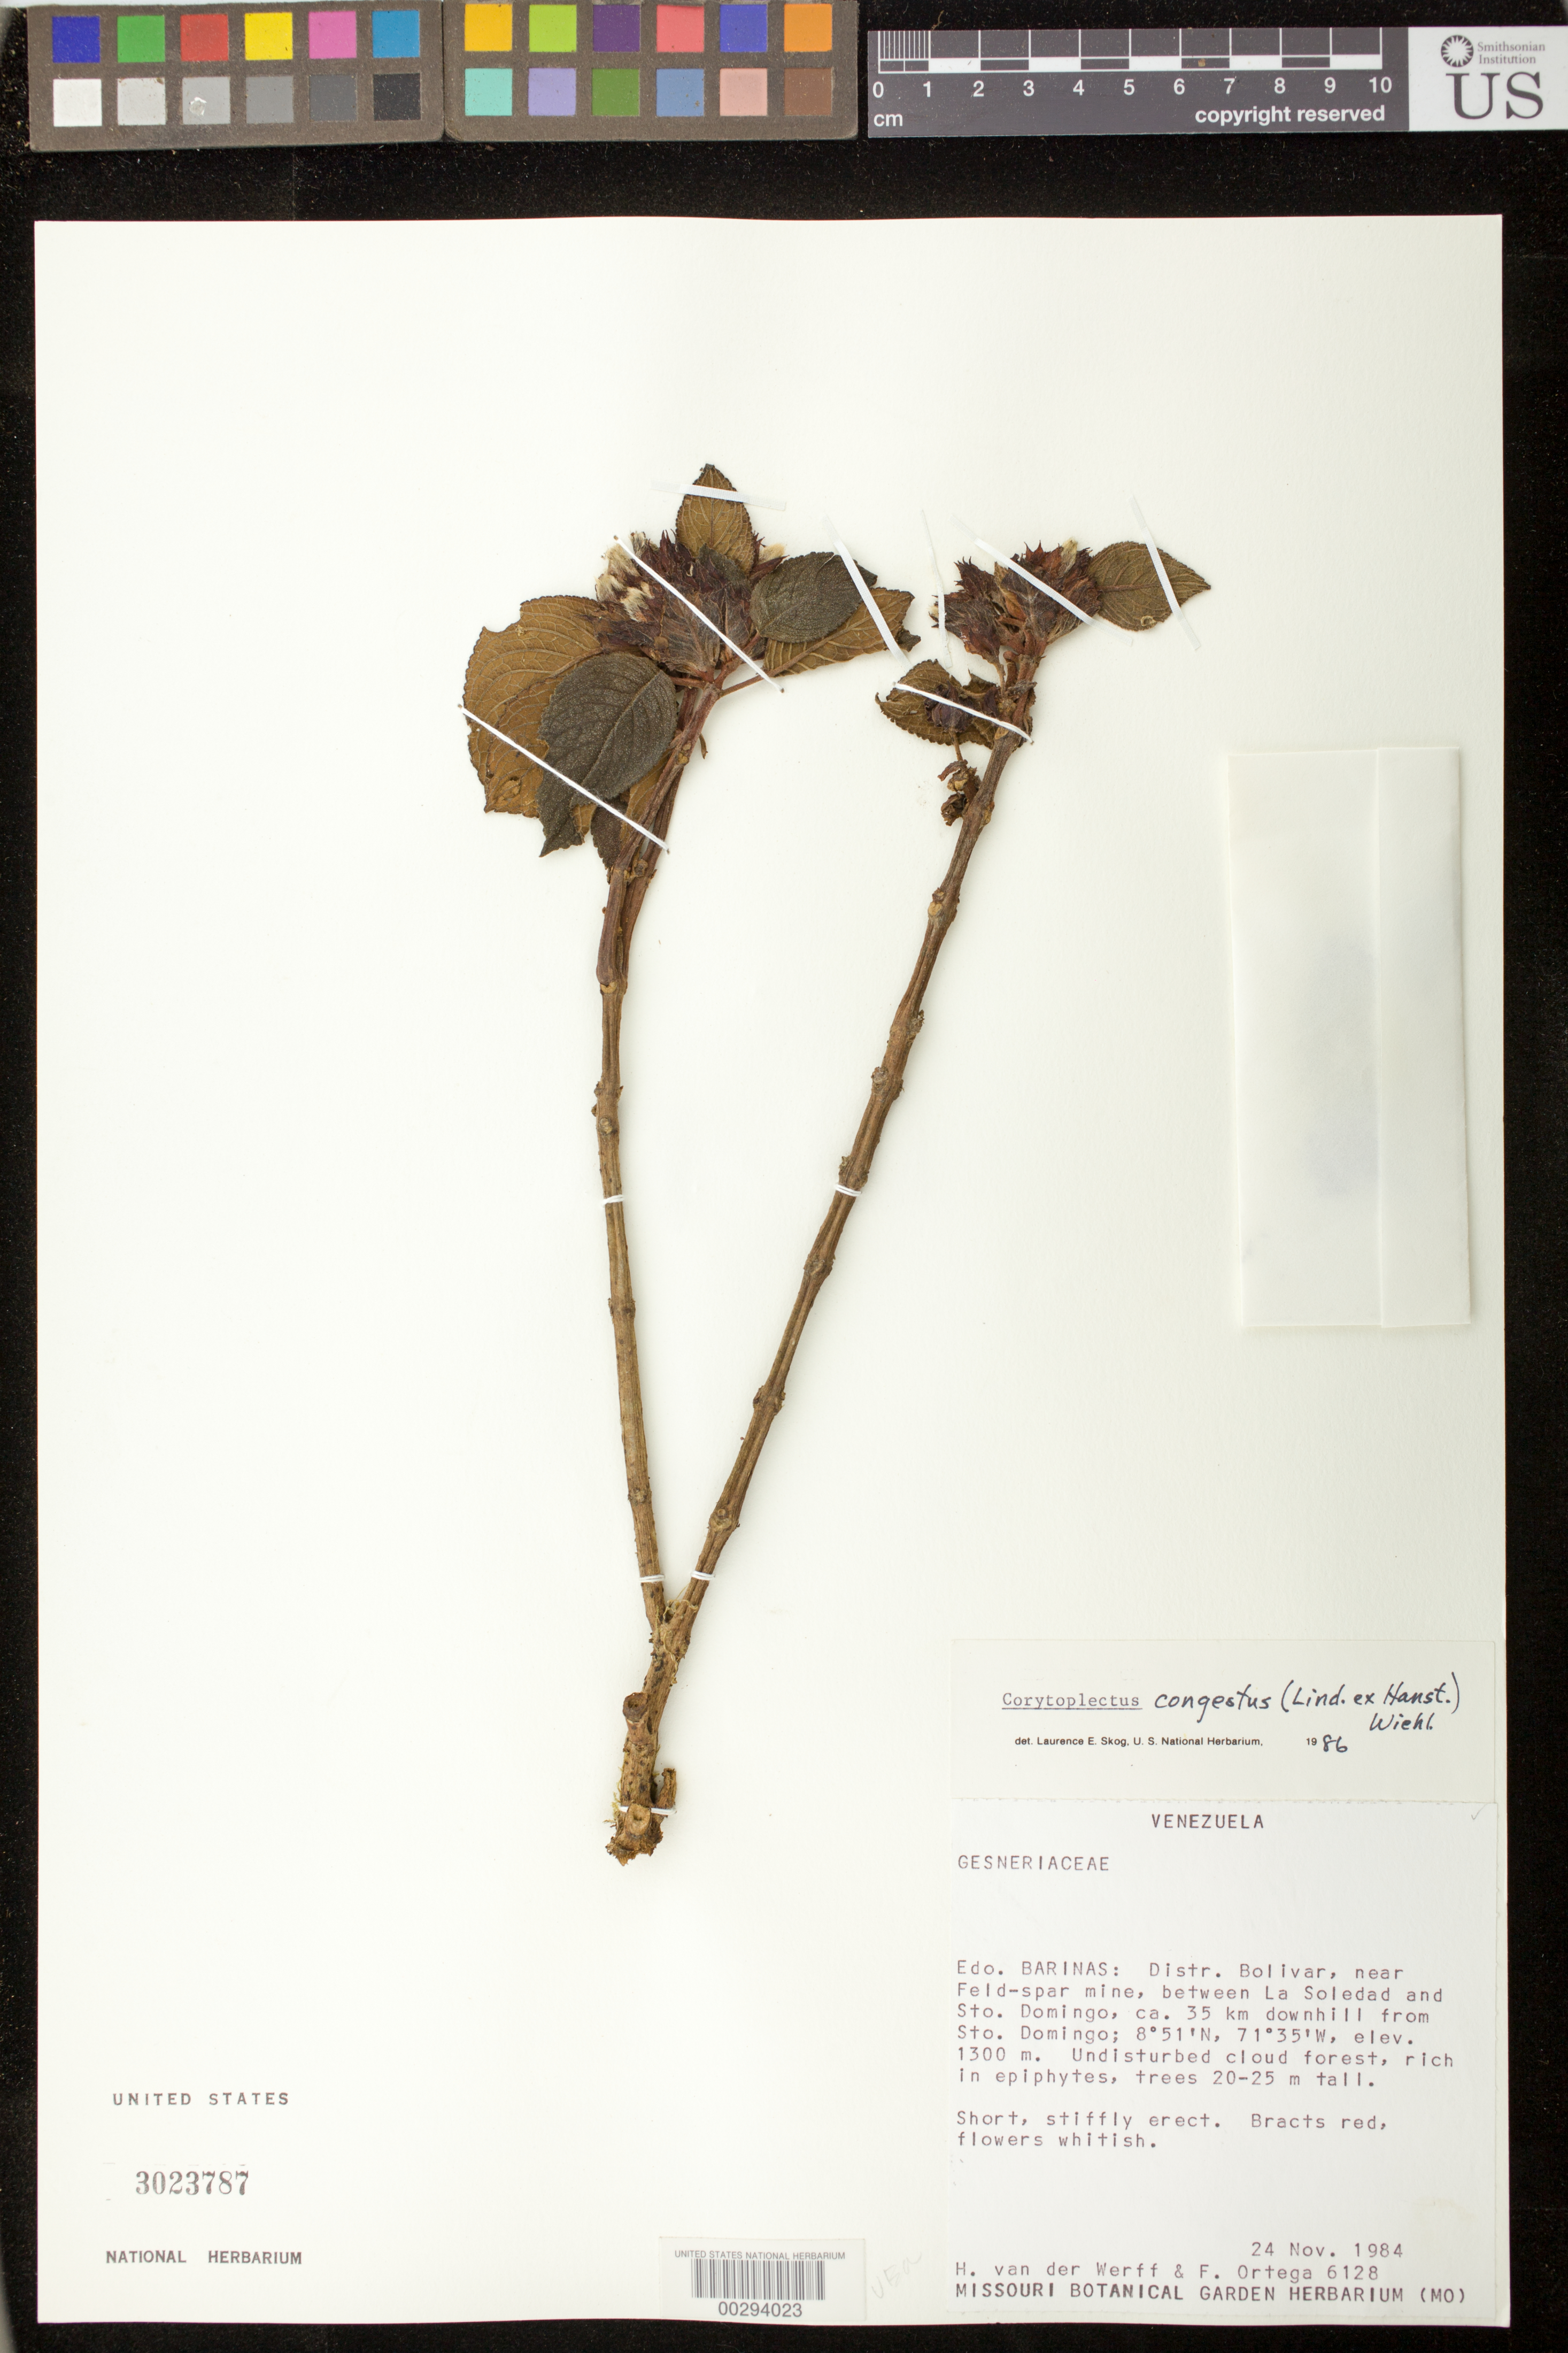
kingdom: Plantae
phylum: Tracheophyta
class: Magnoliopsida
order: Lamiales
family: Gesneriaceae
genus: Corytoplectus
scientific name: Corytoplectus congestus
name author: (Linden ex Hanst.) Wiehler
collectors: H. van der Werff & F. J. Ortega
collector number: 6128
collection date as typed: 24 Nov 1984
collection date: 1984-11-24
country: Venezuela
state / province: Barinas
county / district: Bolívar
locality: Dist. Bolivar, near feld-spar mine, between La Soledad and Sto Domingo, ca 35 km downhill from Sto Domingo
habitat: Undisturbed cloud forest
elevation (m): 1300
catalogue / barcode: US 3023787